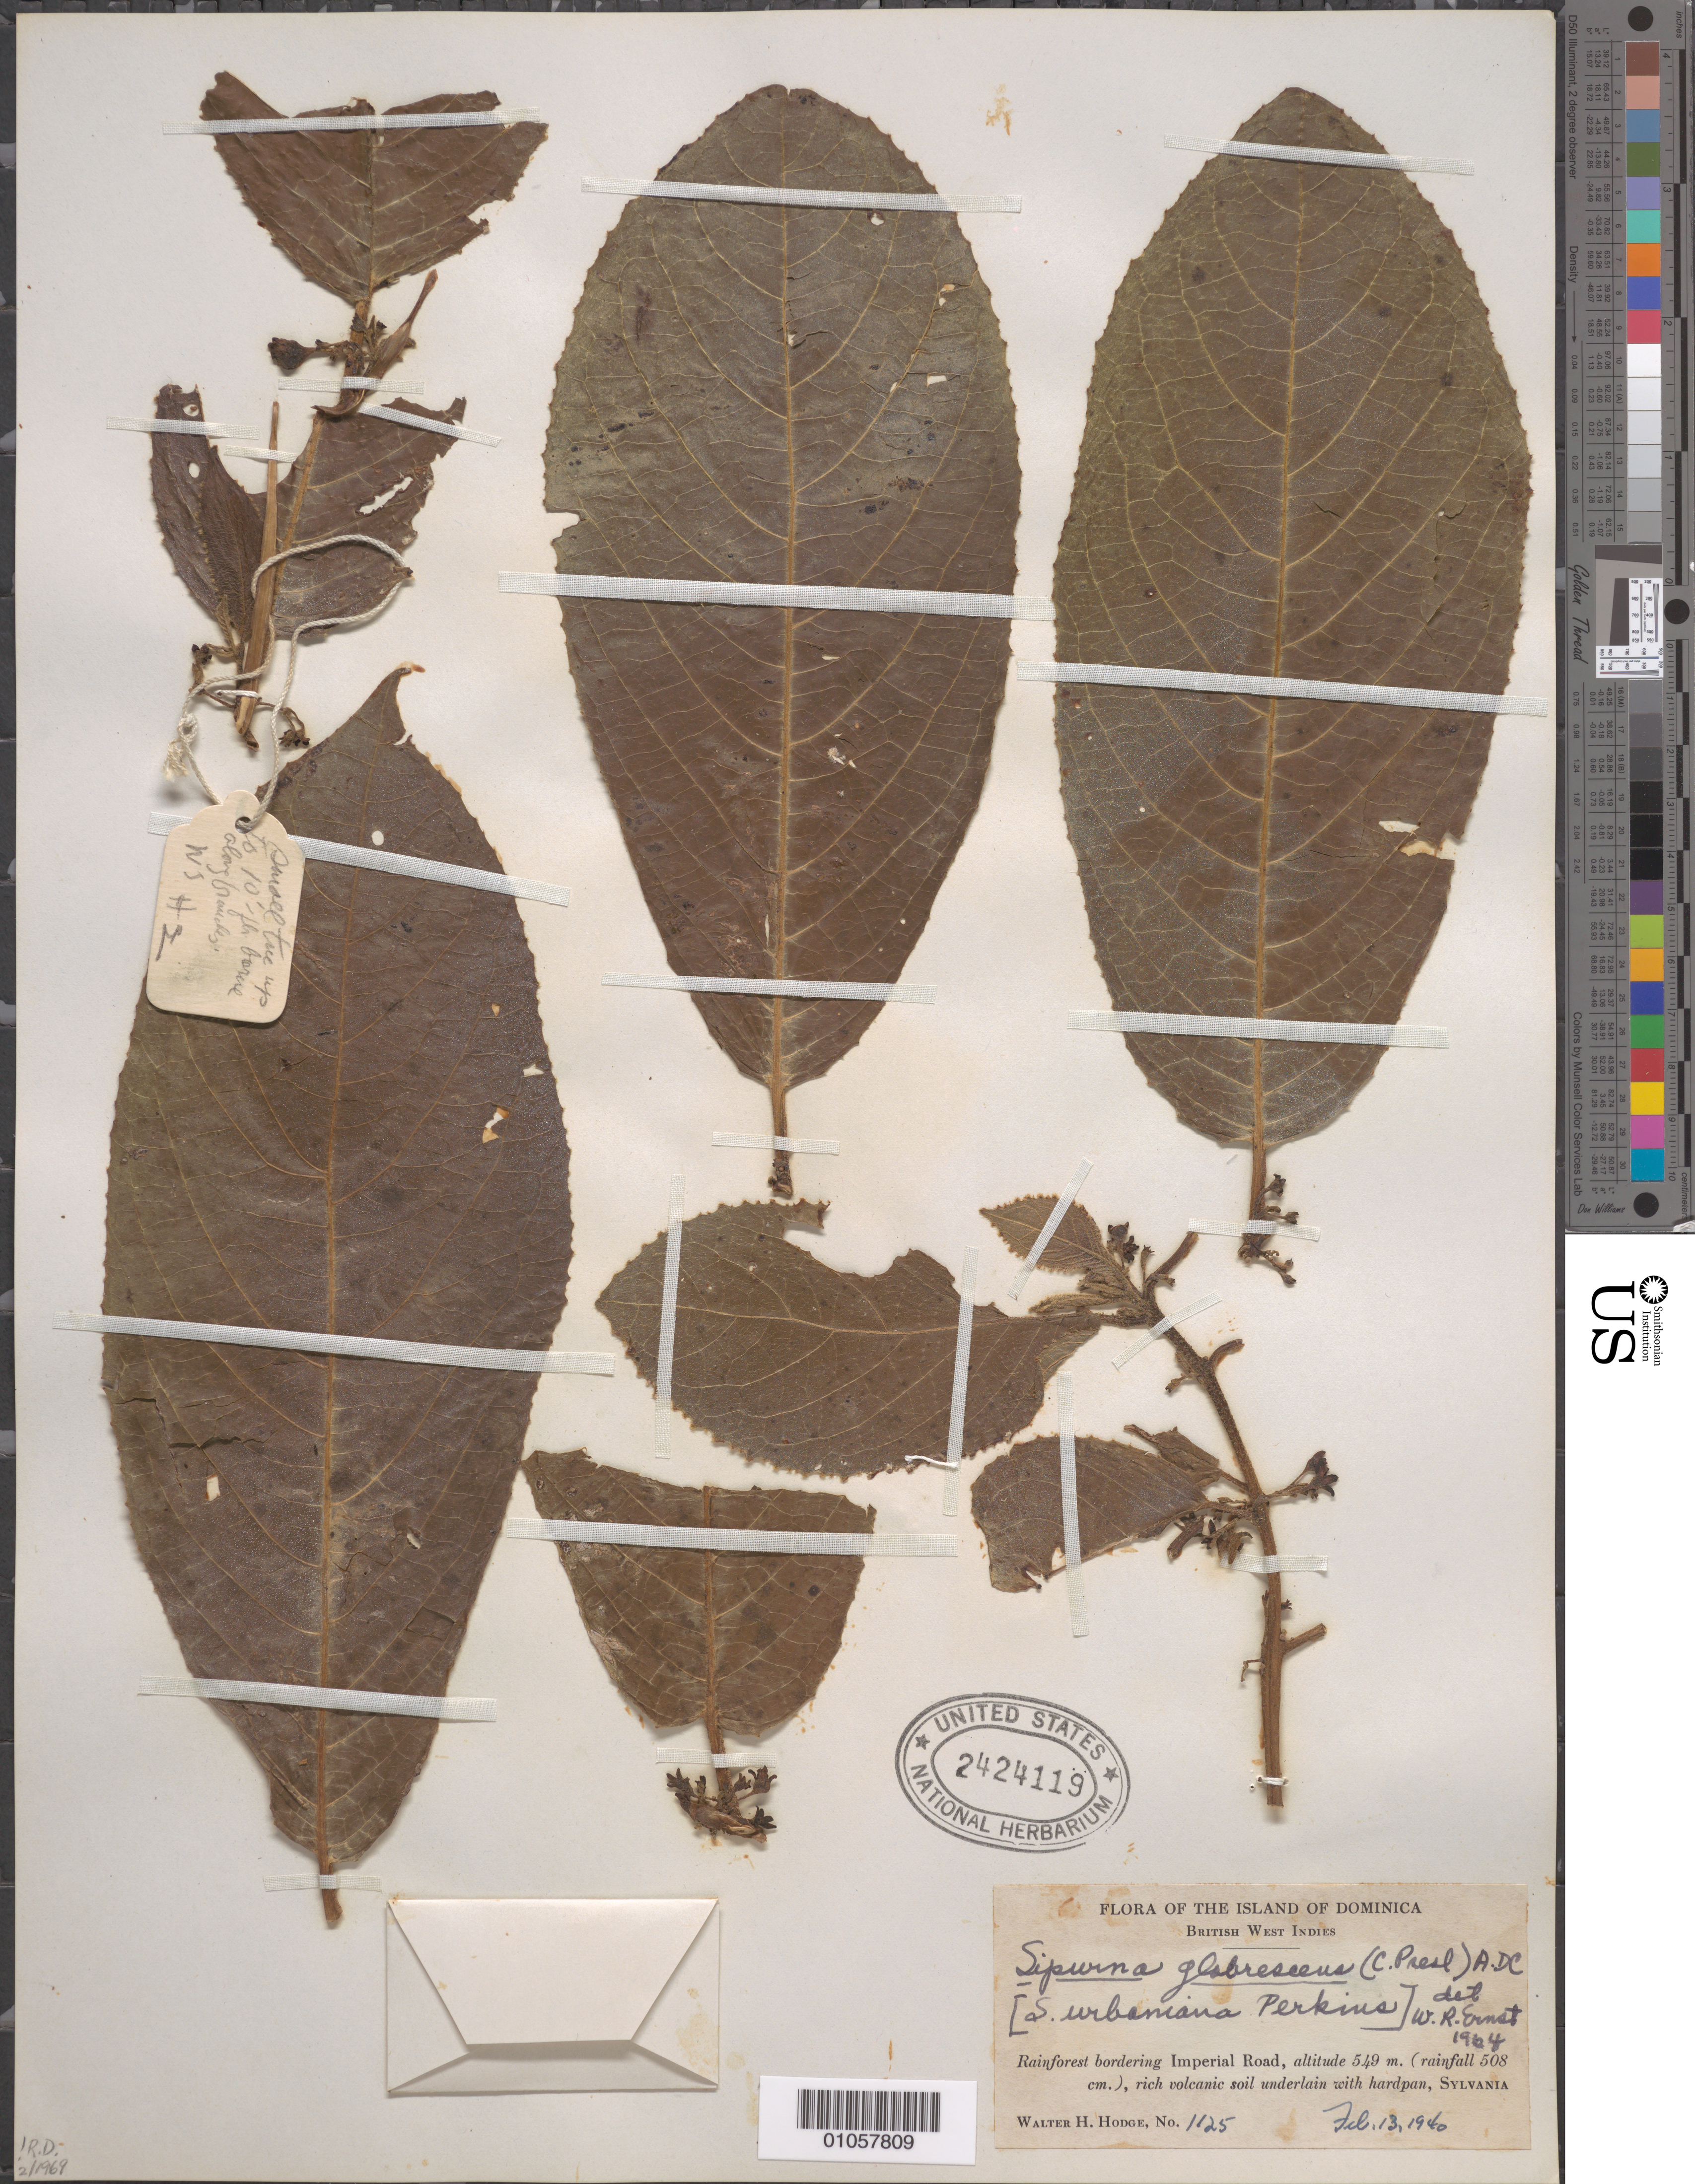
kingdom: Plantae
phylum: Tracheophyta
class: Magnoliopsida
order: Laurales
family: Siparunaceae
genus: Siparuna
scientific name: Siparuna glabrescens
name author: (C. Presl) A. DC.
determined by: Ernst, W. R., (US), NMNH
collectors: W. Hodge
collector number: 1125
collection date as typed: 13 Feb 1940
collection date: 1940-02-13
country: Dominica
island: Dominica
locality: Sylvania, Imperial Road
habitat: Rainforest bordering road, rainfall 508 cm, rich volcanic soil underlain with hardpan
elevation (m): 549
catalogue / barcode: US 2424119